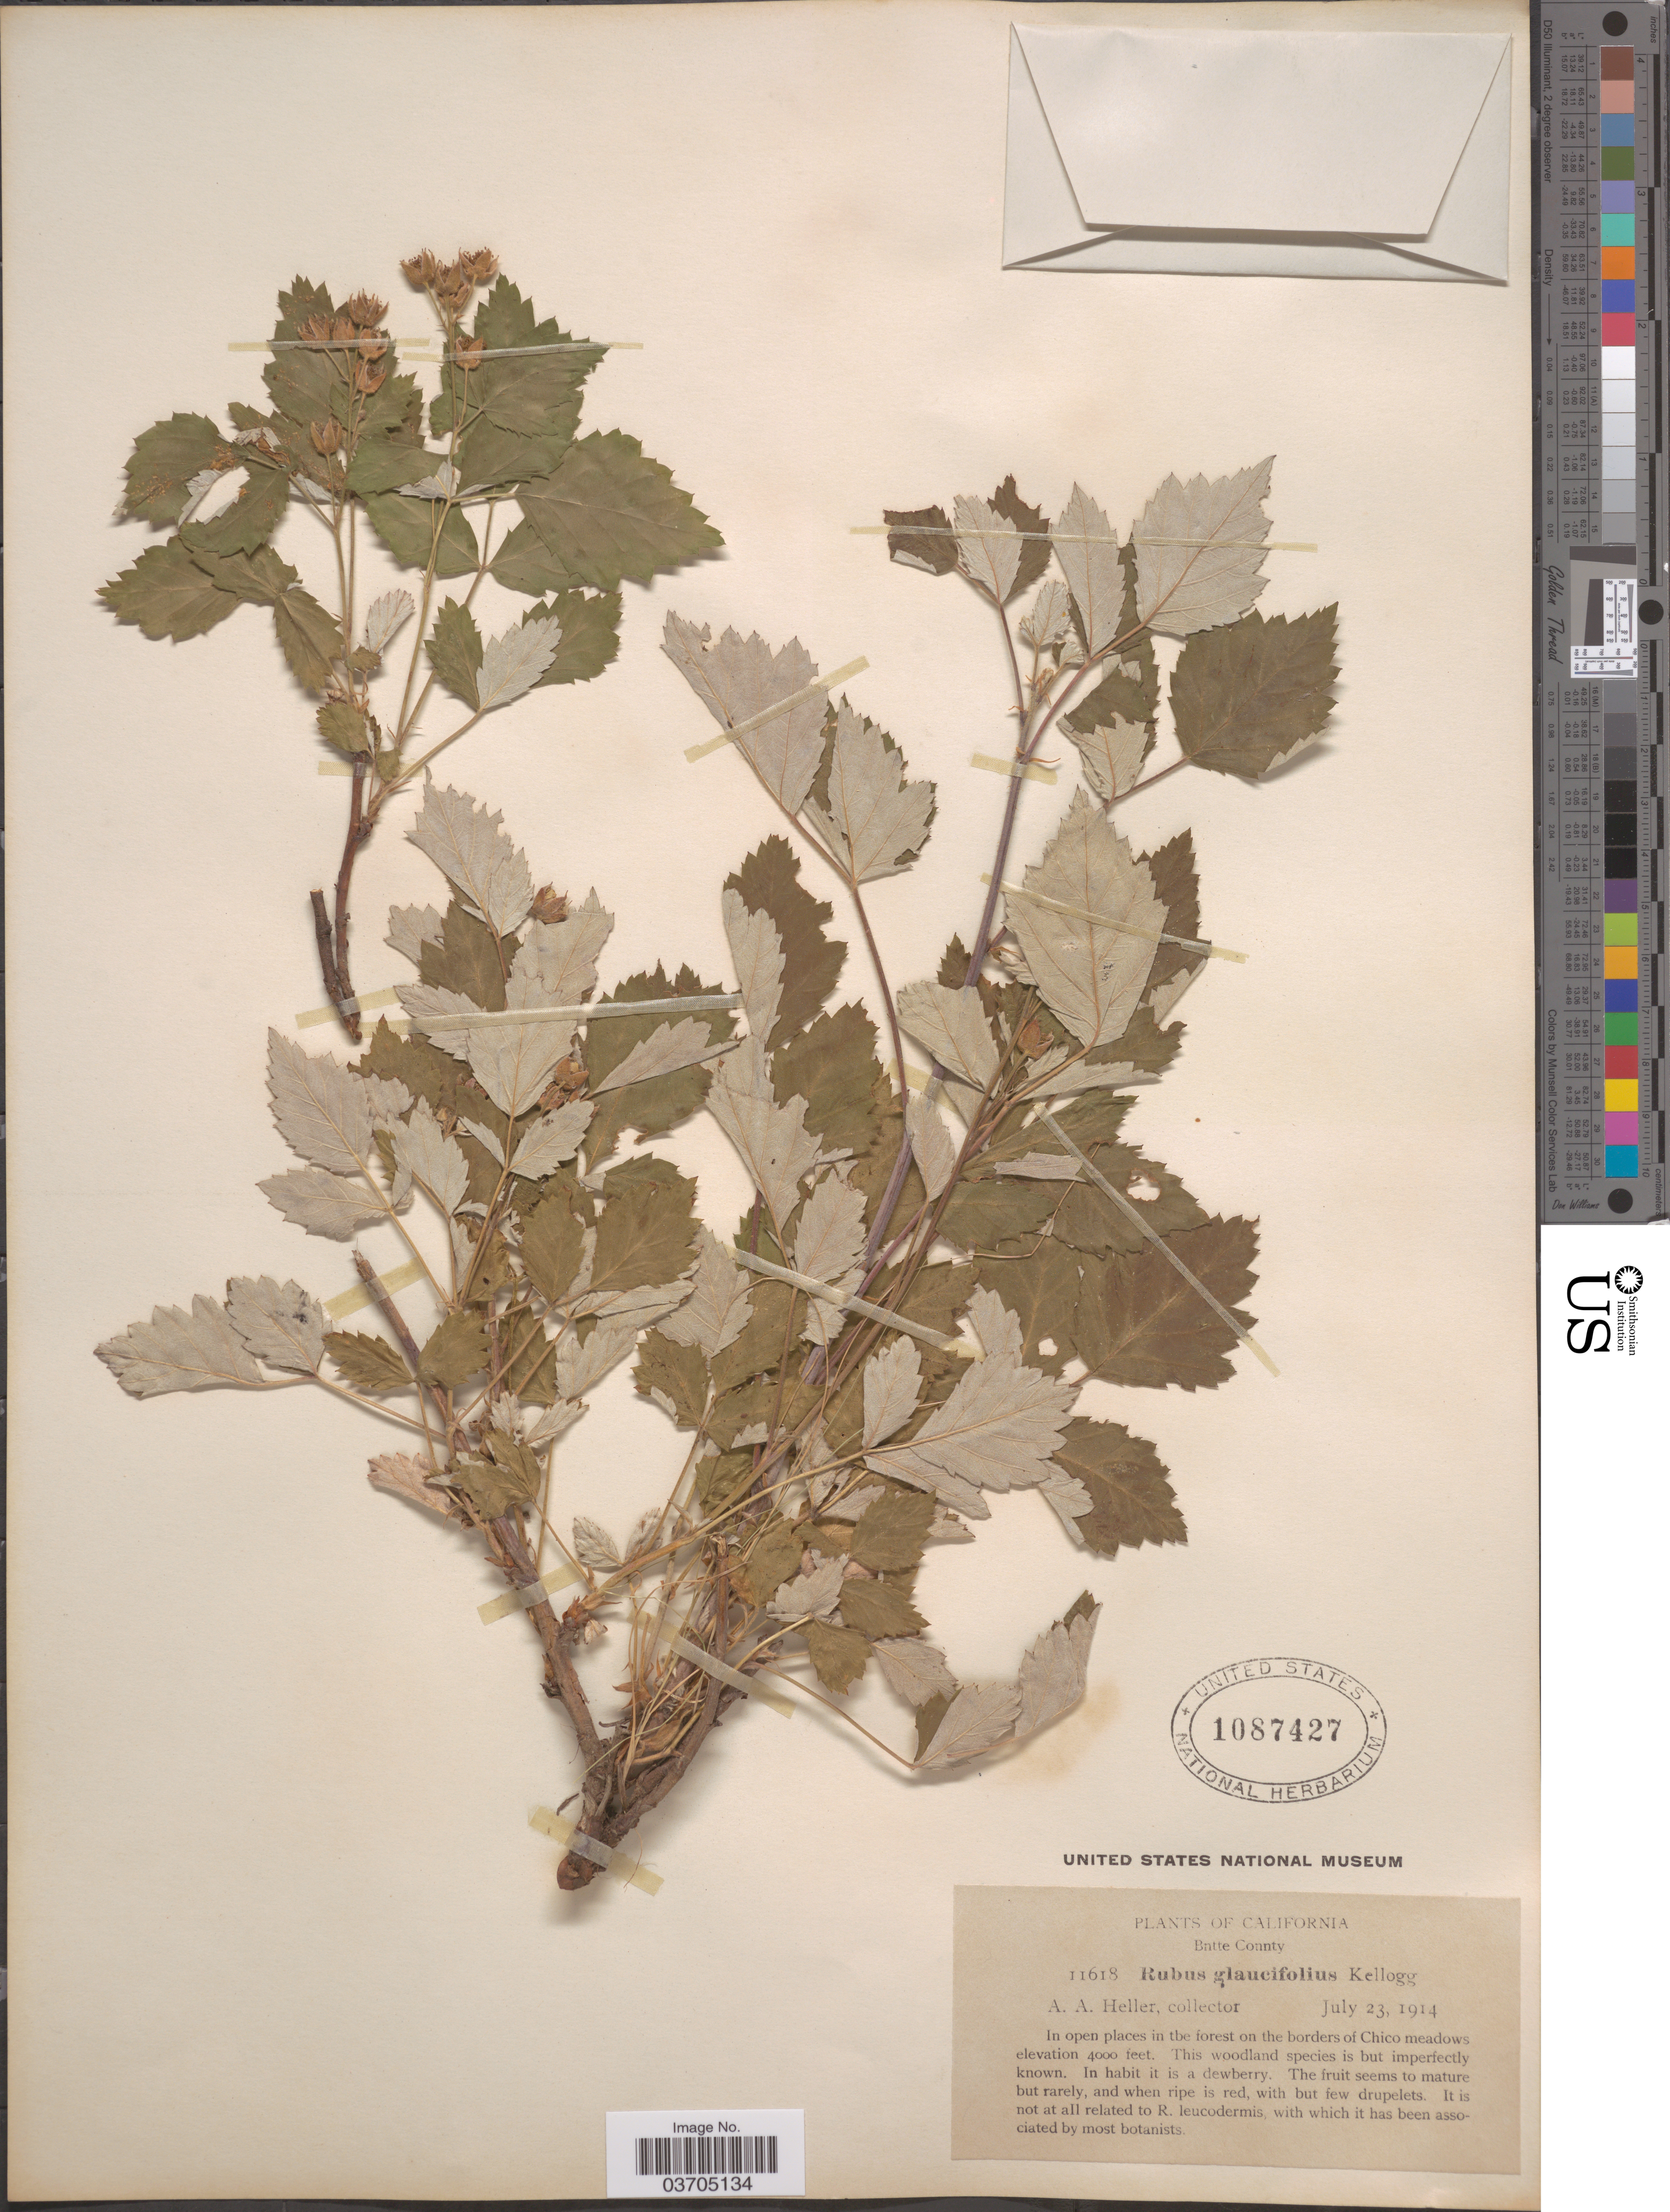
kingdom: Plantae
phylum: Tracheophyta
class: Magnoliopsida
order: Rosales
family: Rosaceae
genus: Rubus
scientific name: Rubus glaucifolius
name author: Kellogg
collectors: A. A. Heller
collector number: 11618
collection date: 1914-07-23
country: United States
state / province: California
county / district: Butte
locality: Butte County. In open places in the forest on the borders of Chico meadows.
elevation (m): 1219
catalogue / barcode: US 1087427